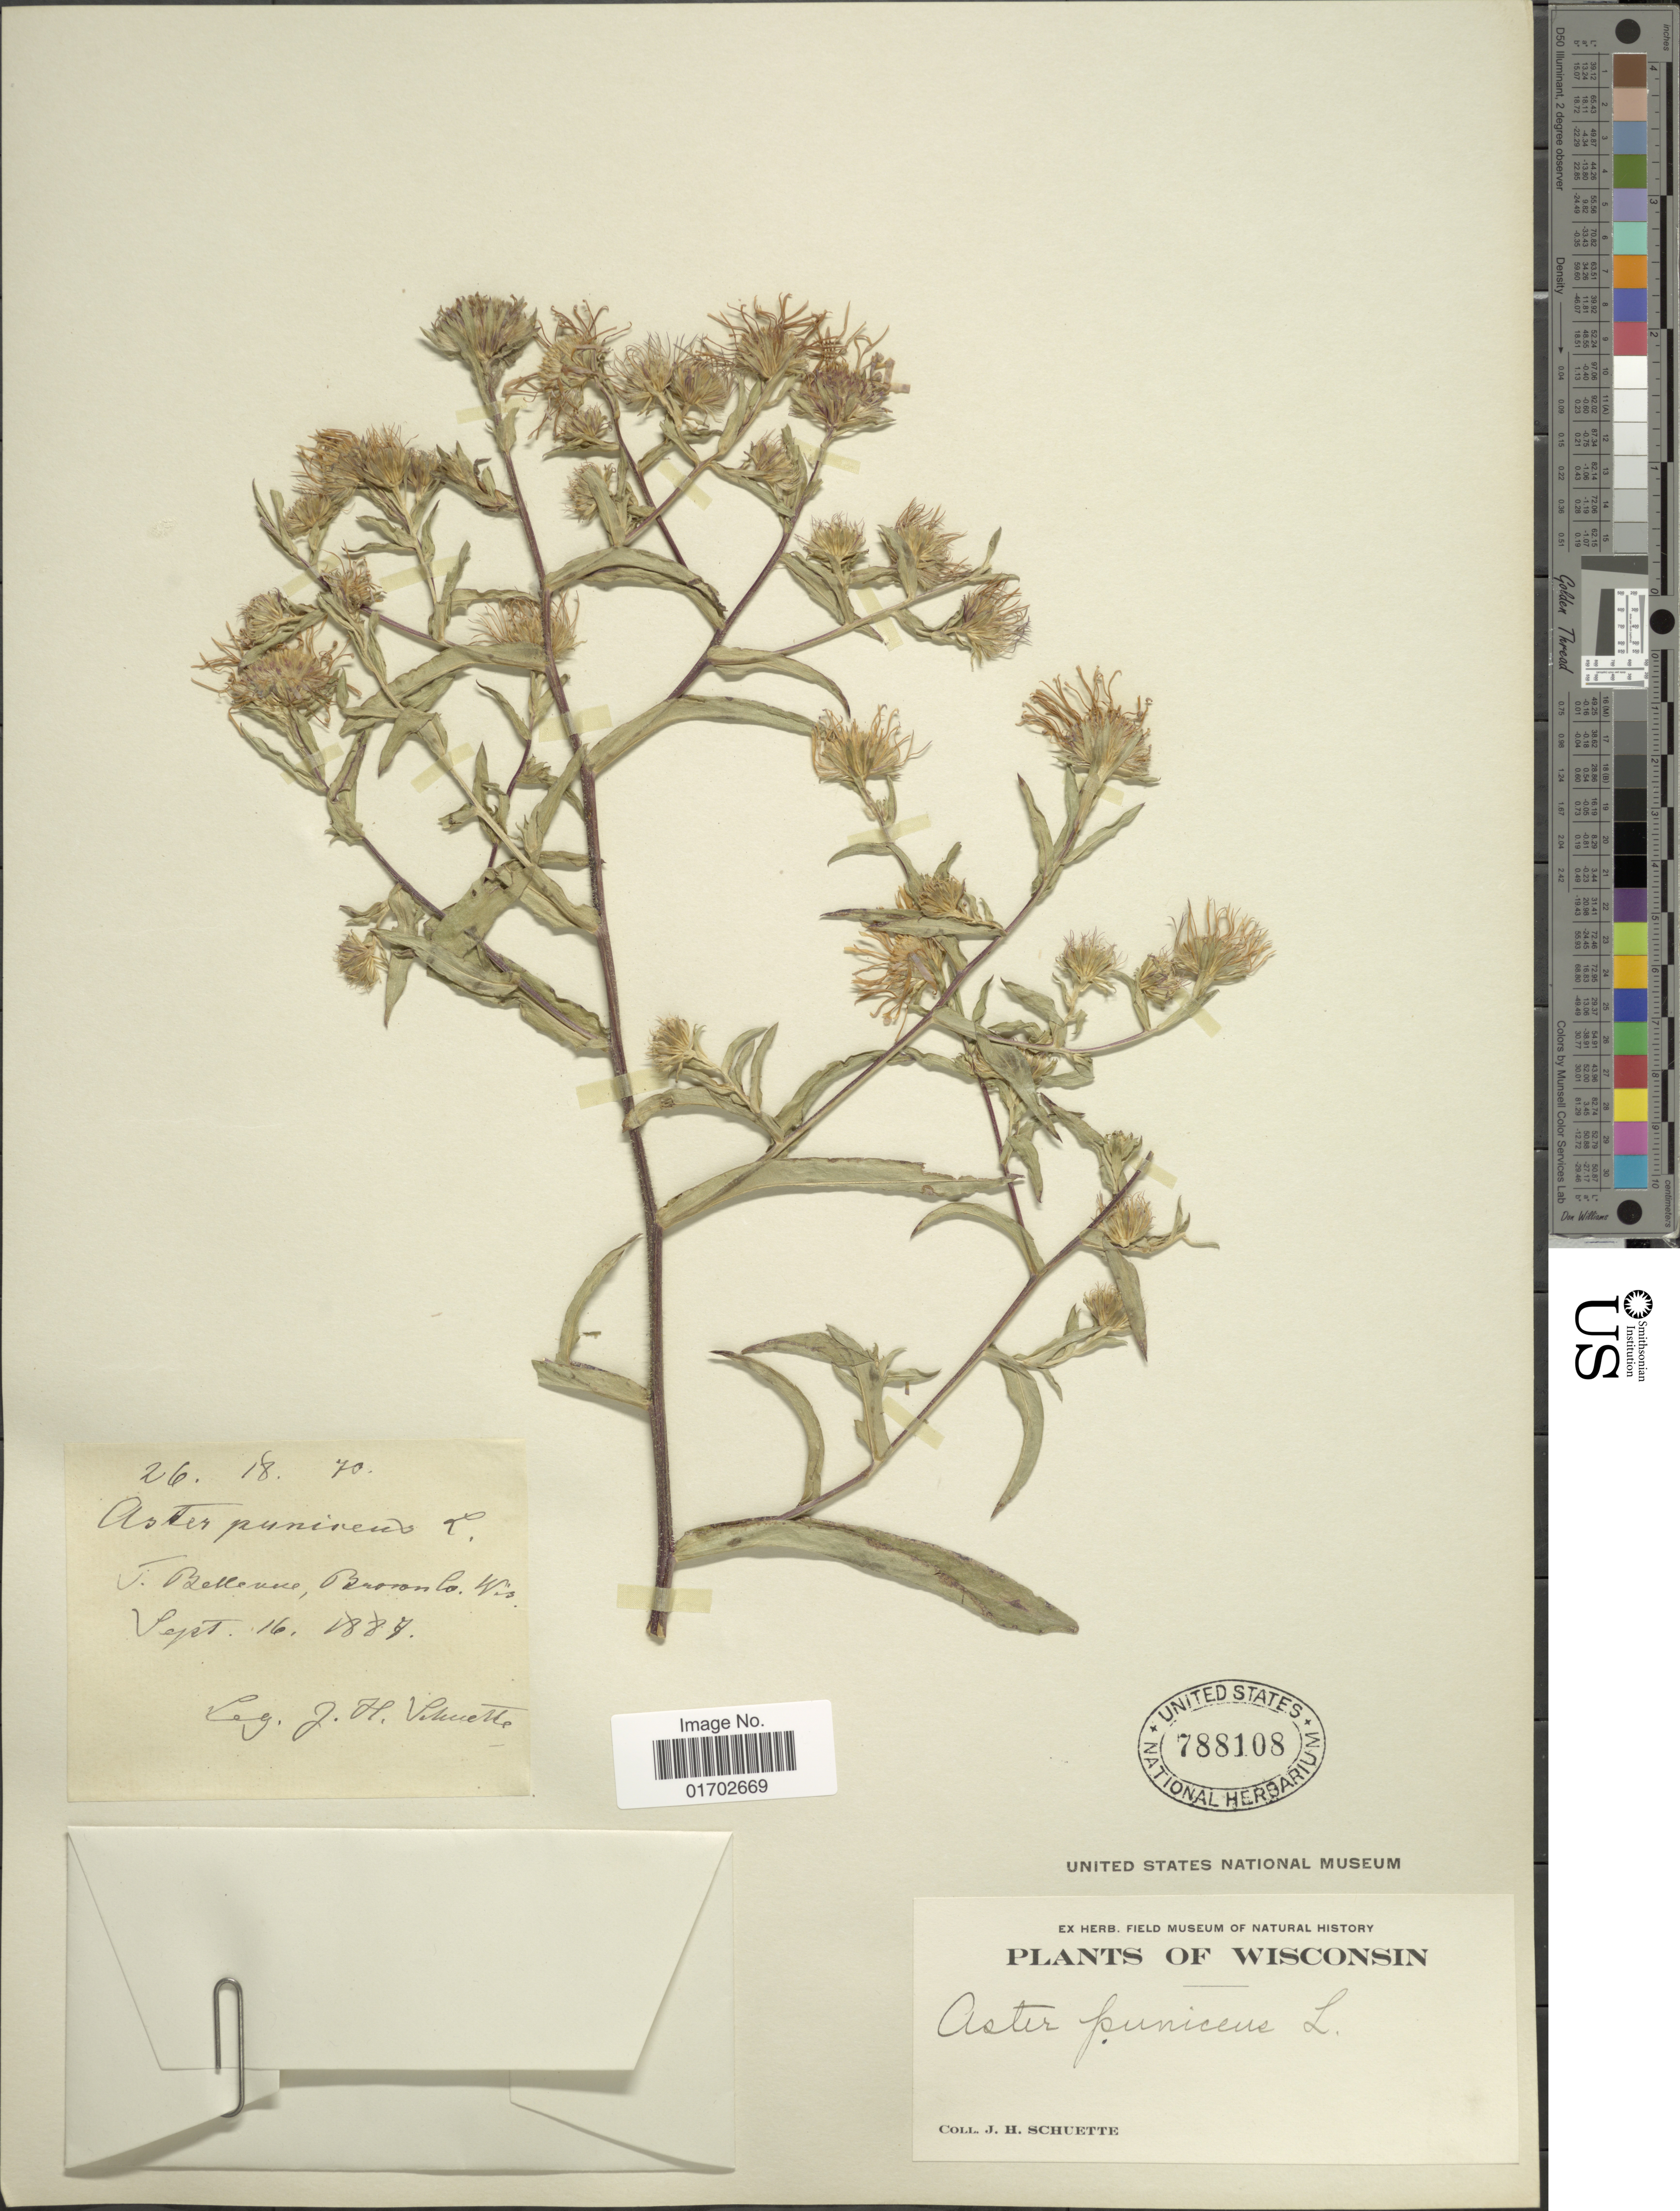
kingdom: Plantae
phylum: Tracheophyta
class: Magnoliopsida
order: Asterales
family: Asteraceae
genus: Symphyotrichum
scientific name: Symphyotrichum puniceum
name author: (L.) Á. Löve & D. Löve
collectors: J. H. Schuette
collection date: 1887-09-16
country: United States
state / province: Wisconsin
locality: T. Belleuse, Brown Co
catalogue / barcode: US 788108